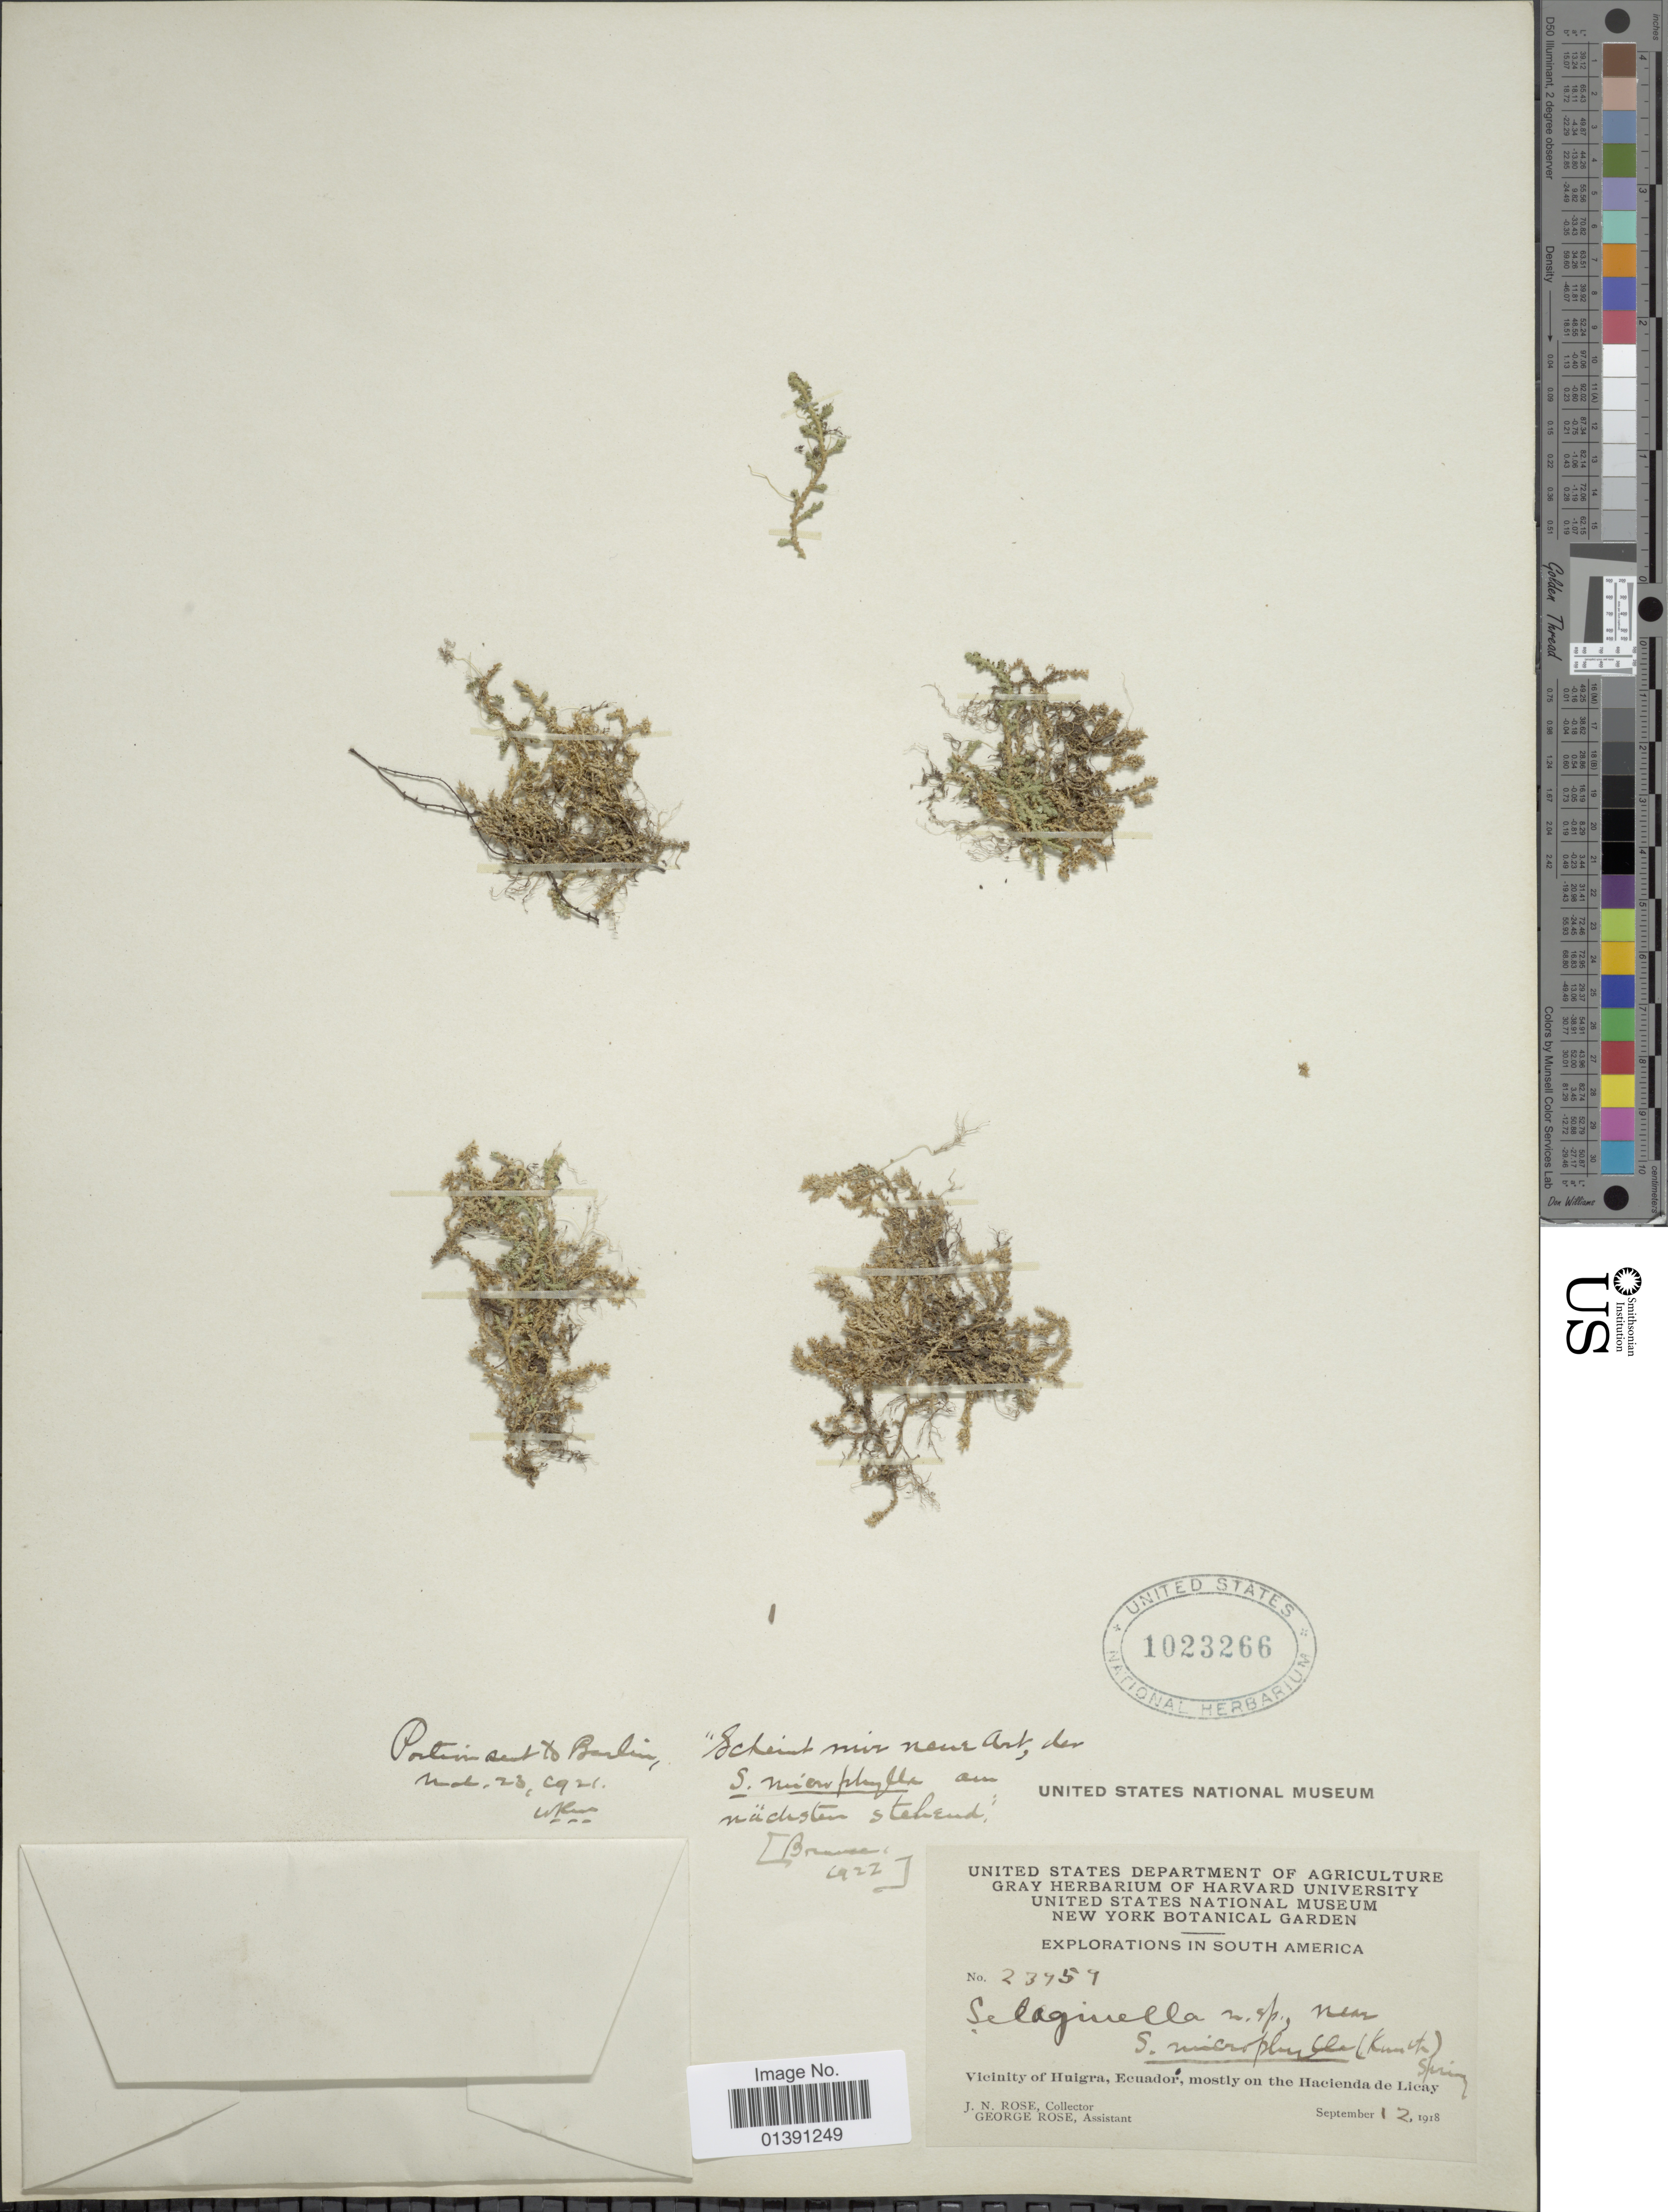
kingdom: Plantae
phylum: Tracheophyta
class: Lycopodiopsida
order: Selaginellales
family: Selaginellaceae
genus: Selaginella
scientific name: Selaginella microphylla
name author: (Kunth) Spring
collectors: J. N. Rose & G. Rose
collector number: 23759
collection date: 1918-09-12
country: Ecuador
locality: Vicinity of Huigra, mostly on the Hacienda de Licay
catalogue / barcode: US 1023266